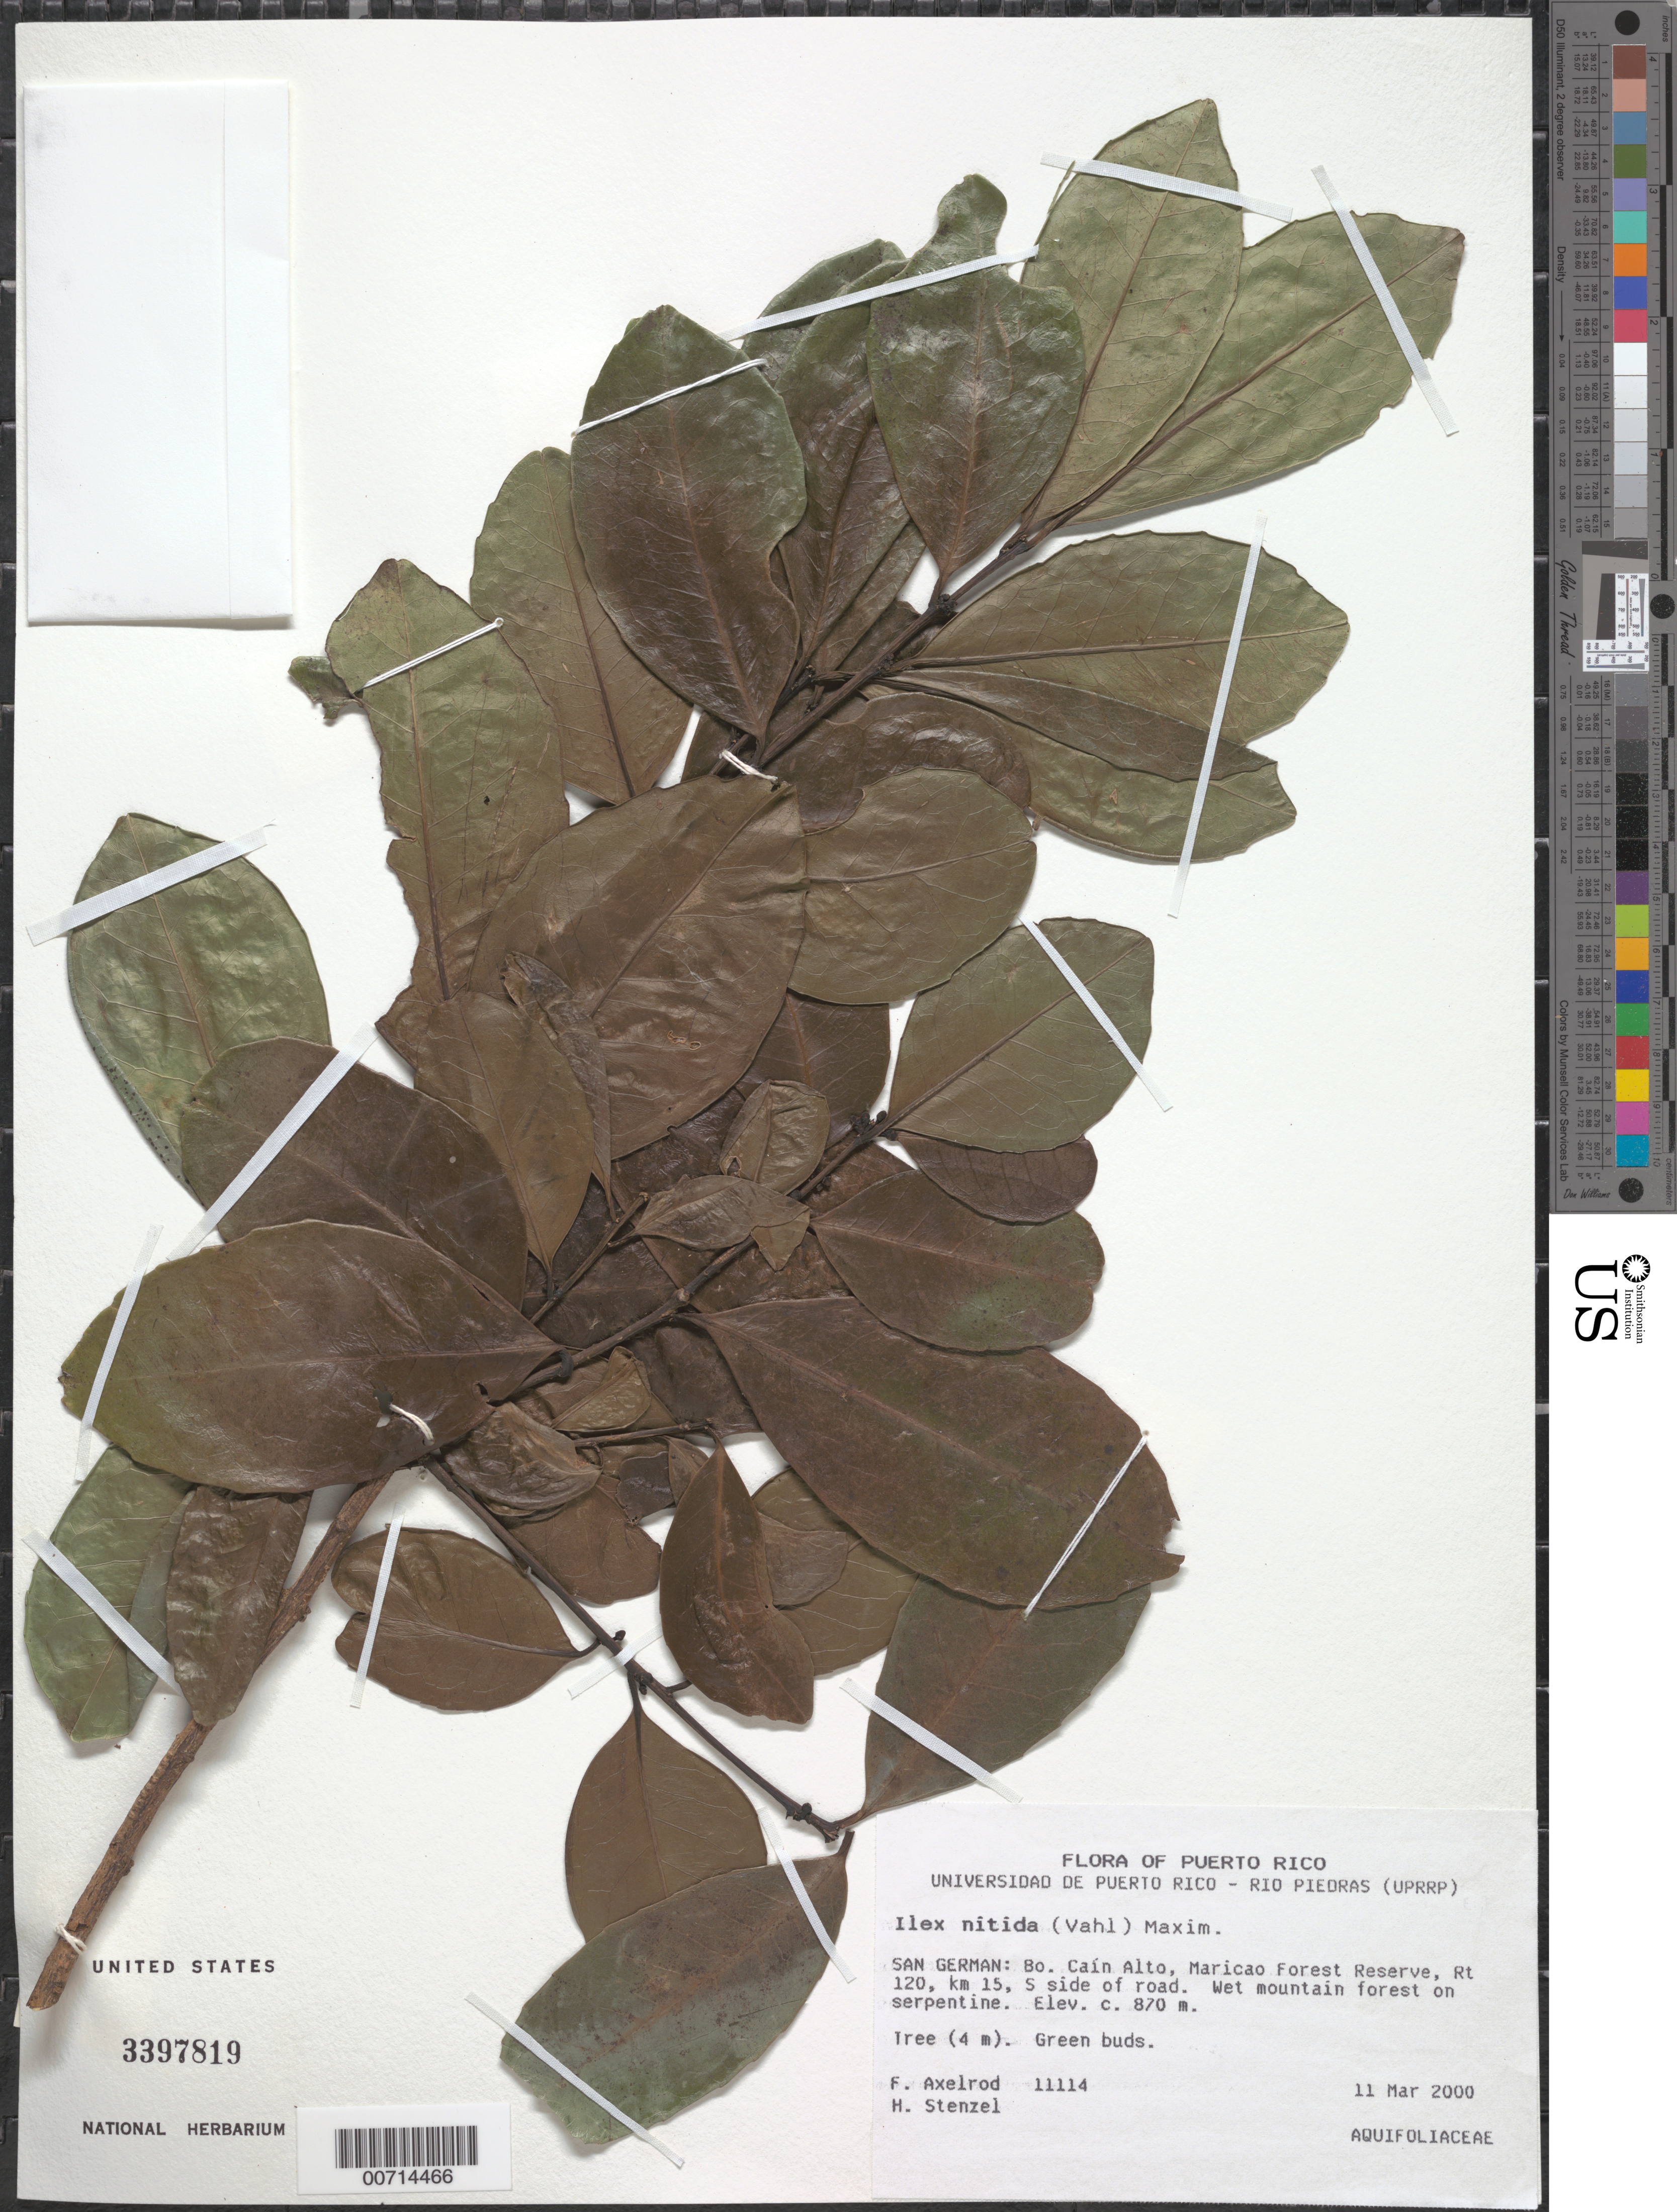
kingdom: Plantae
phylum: Tracheophyta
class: Magnoliopsida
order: Aquifoliales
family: Aquifoliaceae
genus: Ilex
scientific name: Ilex dioica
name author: (Vahl) Griseb.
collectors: F. S. Axelrod & H. Stenzel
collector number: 11114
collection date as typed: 11 Mar 2000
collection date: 2000-03-11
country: Puerto Rico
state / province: Maricao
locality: San German: Bo. Cain Alto, Maricao Forest Reserve, rte 120, km 15, S side of road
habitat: Wet mountain forest on serpentine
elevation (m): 870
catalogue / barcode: US 3397819